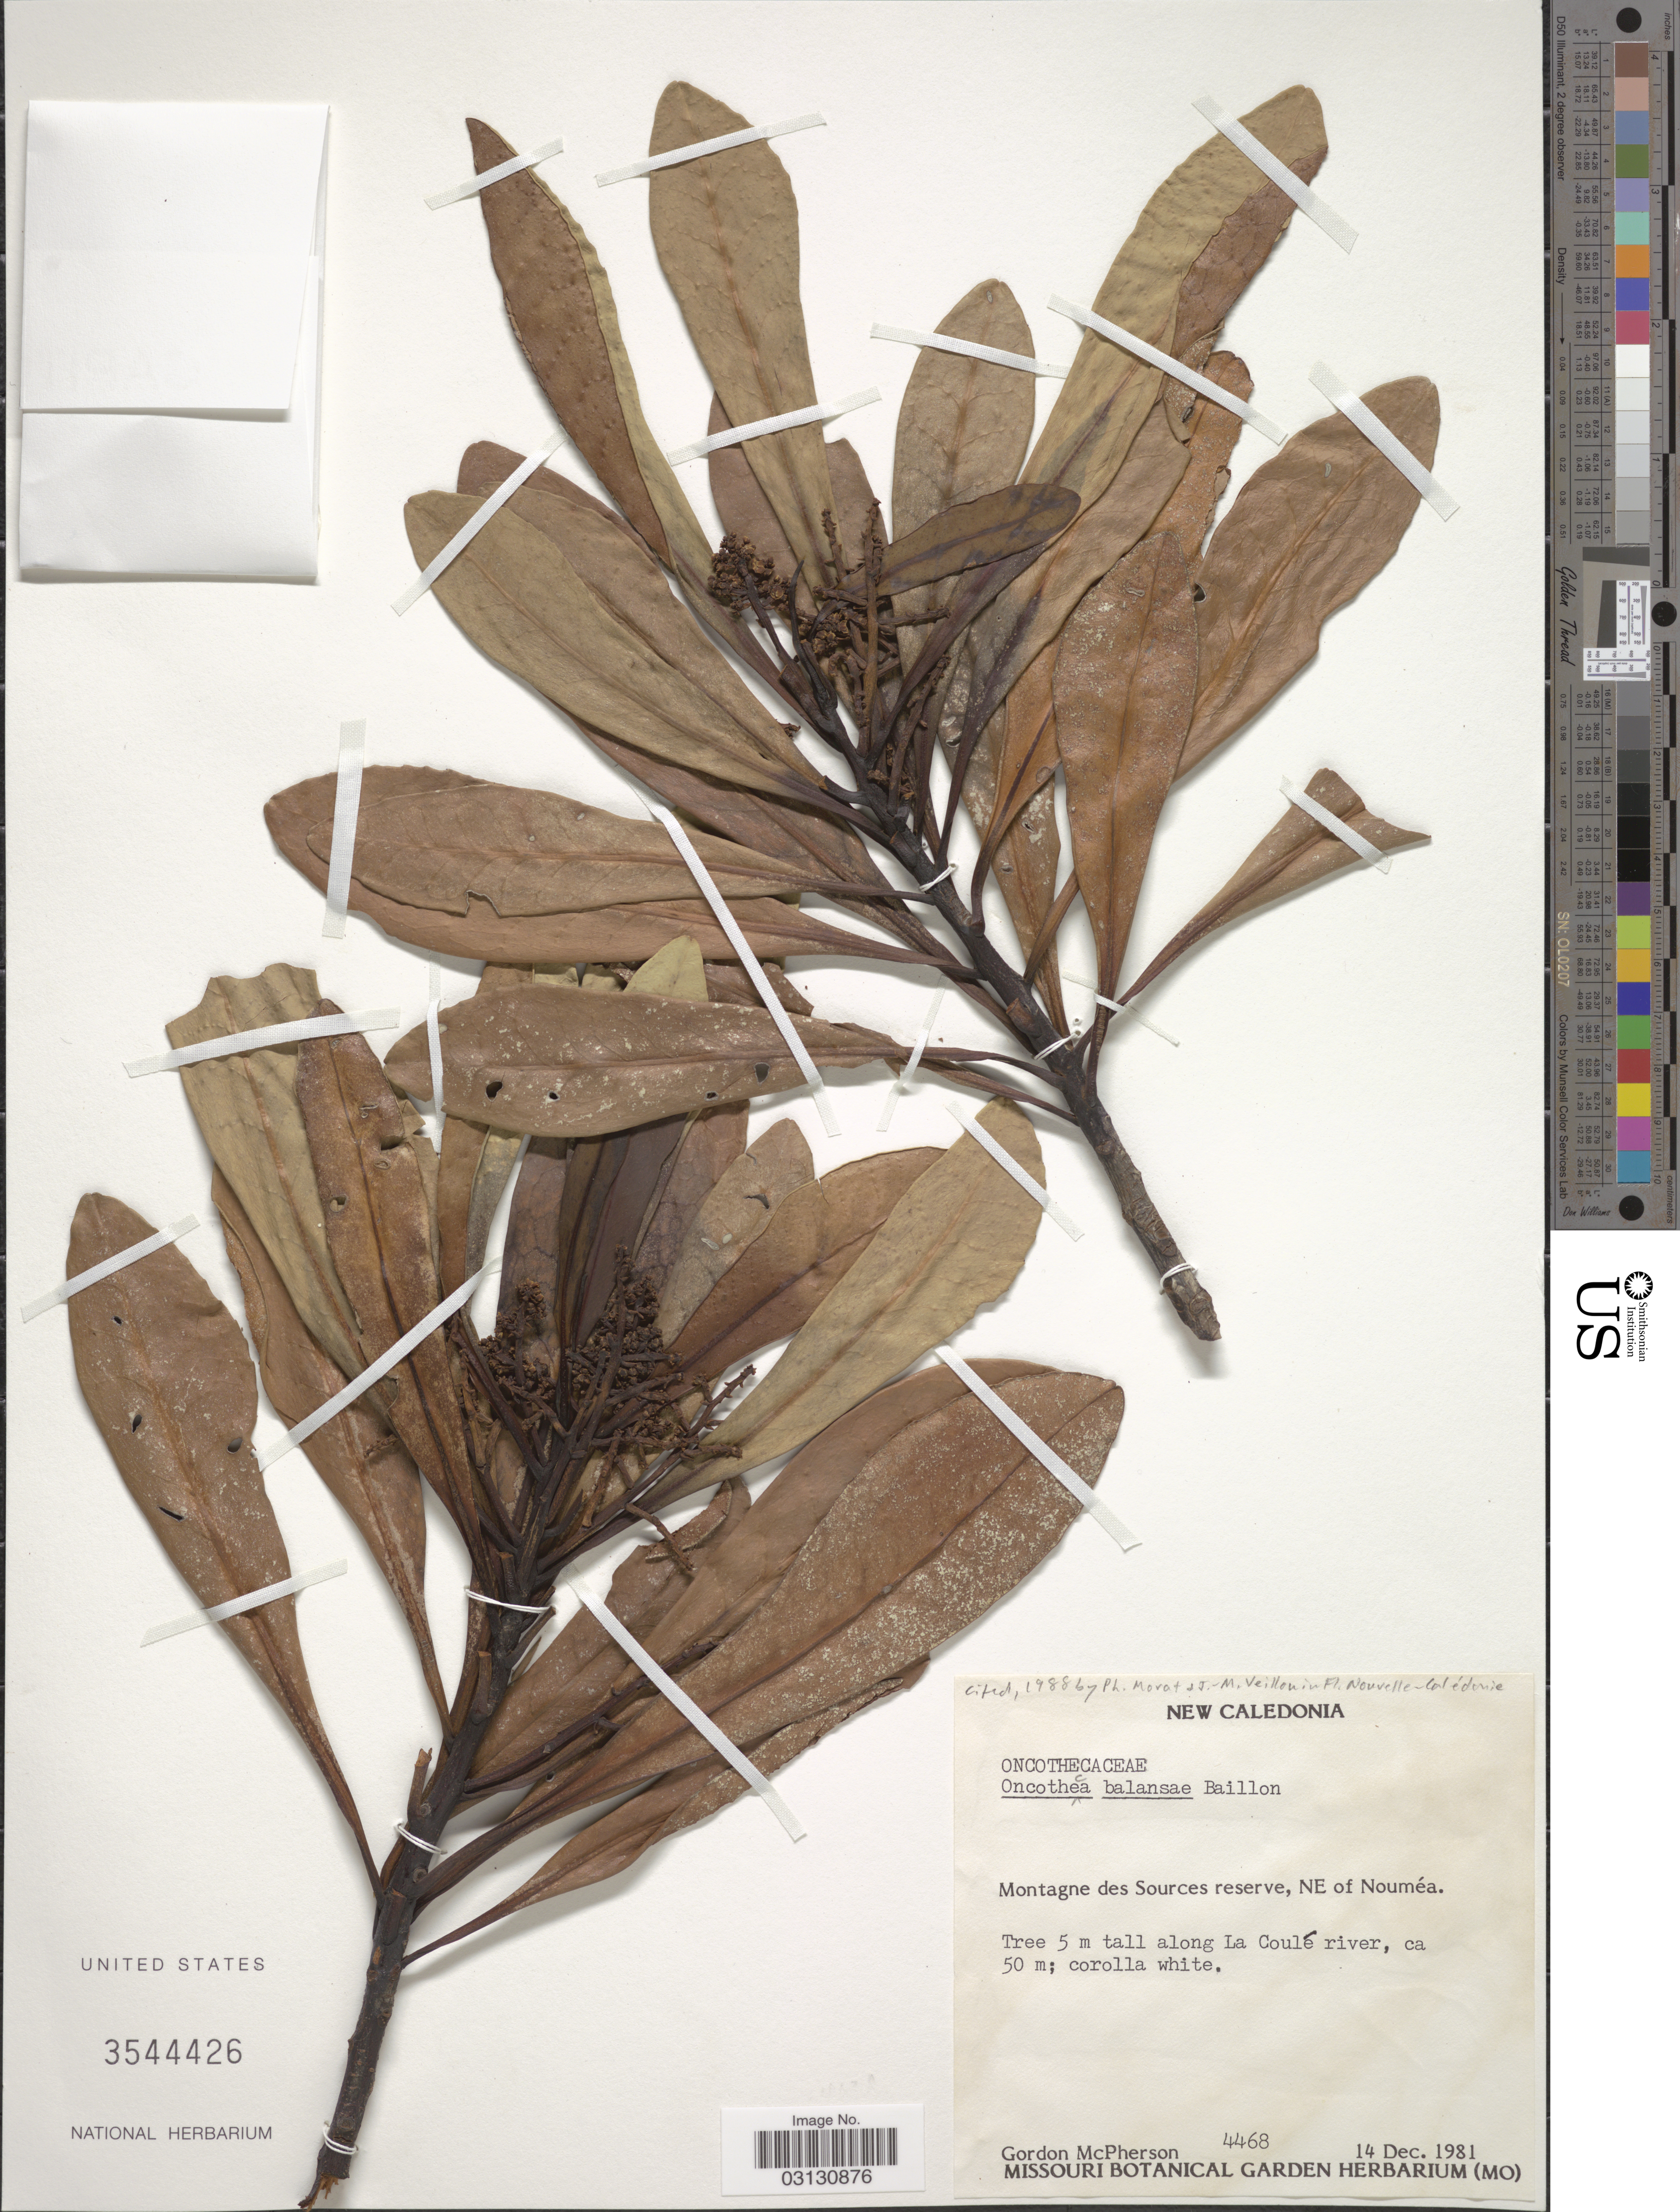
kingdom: Plantae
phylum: Tracheophyta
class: Magnoliopsida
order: Icacinales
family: Oncothecaceae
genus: Oncotheca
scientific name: Oncotheca balansae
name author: Baill.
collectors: G. D. McPherson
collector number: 4468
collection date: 1981-12-14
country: New Caledonia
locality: Montagne des Sources reserve, NE of Nouméa. Tree 5 m tall along La Coulé river.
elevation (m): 50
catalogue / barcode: US 3544426